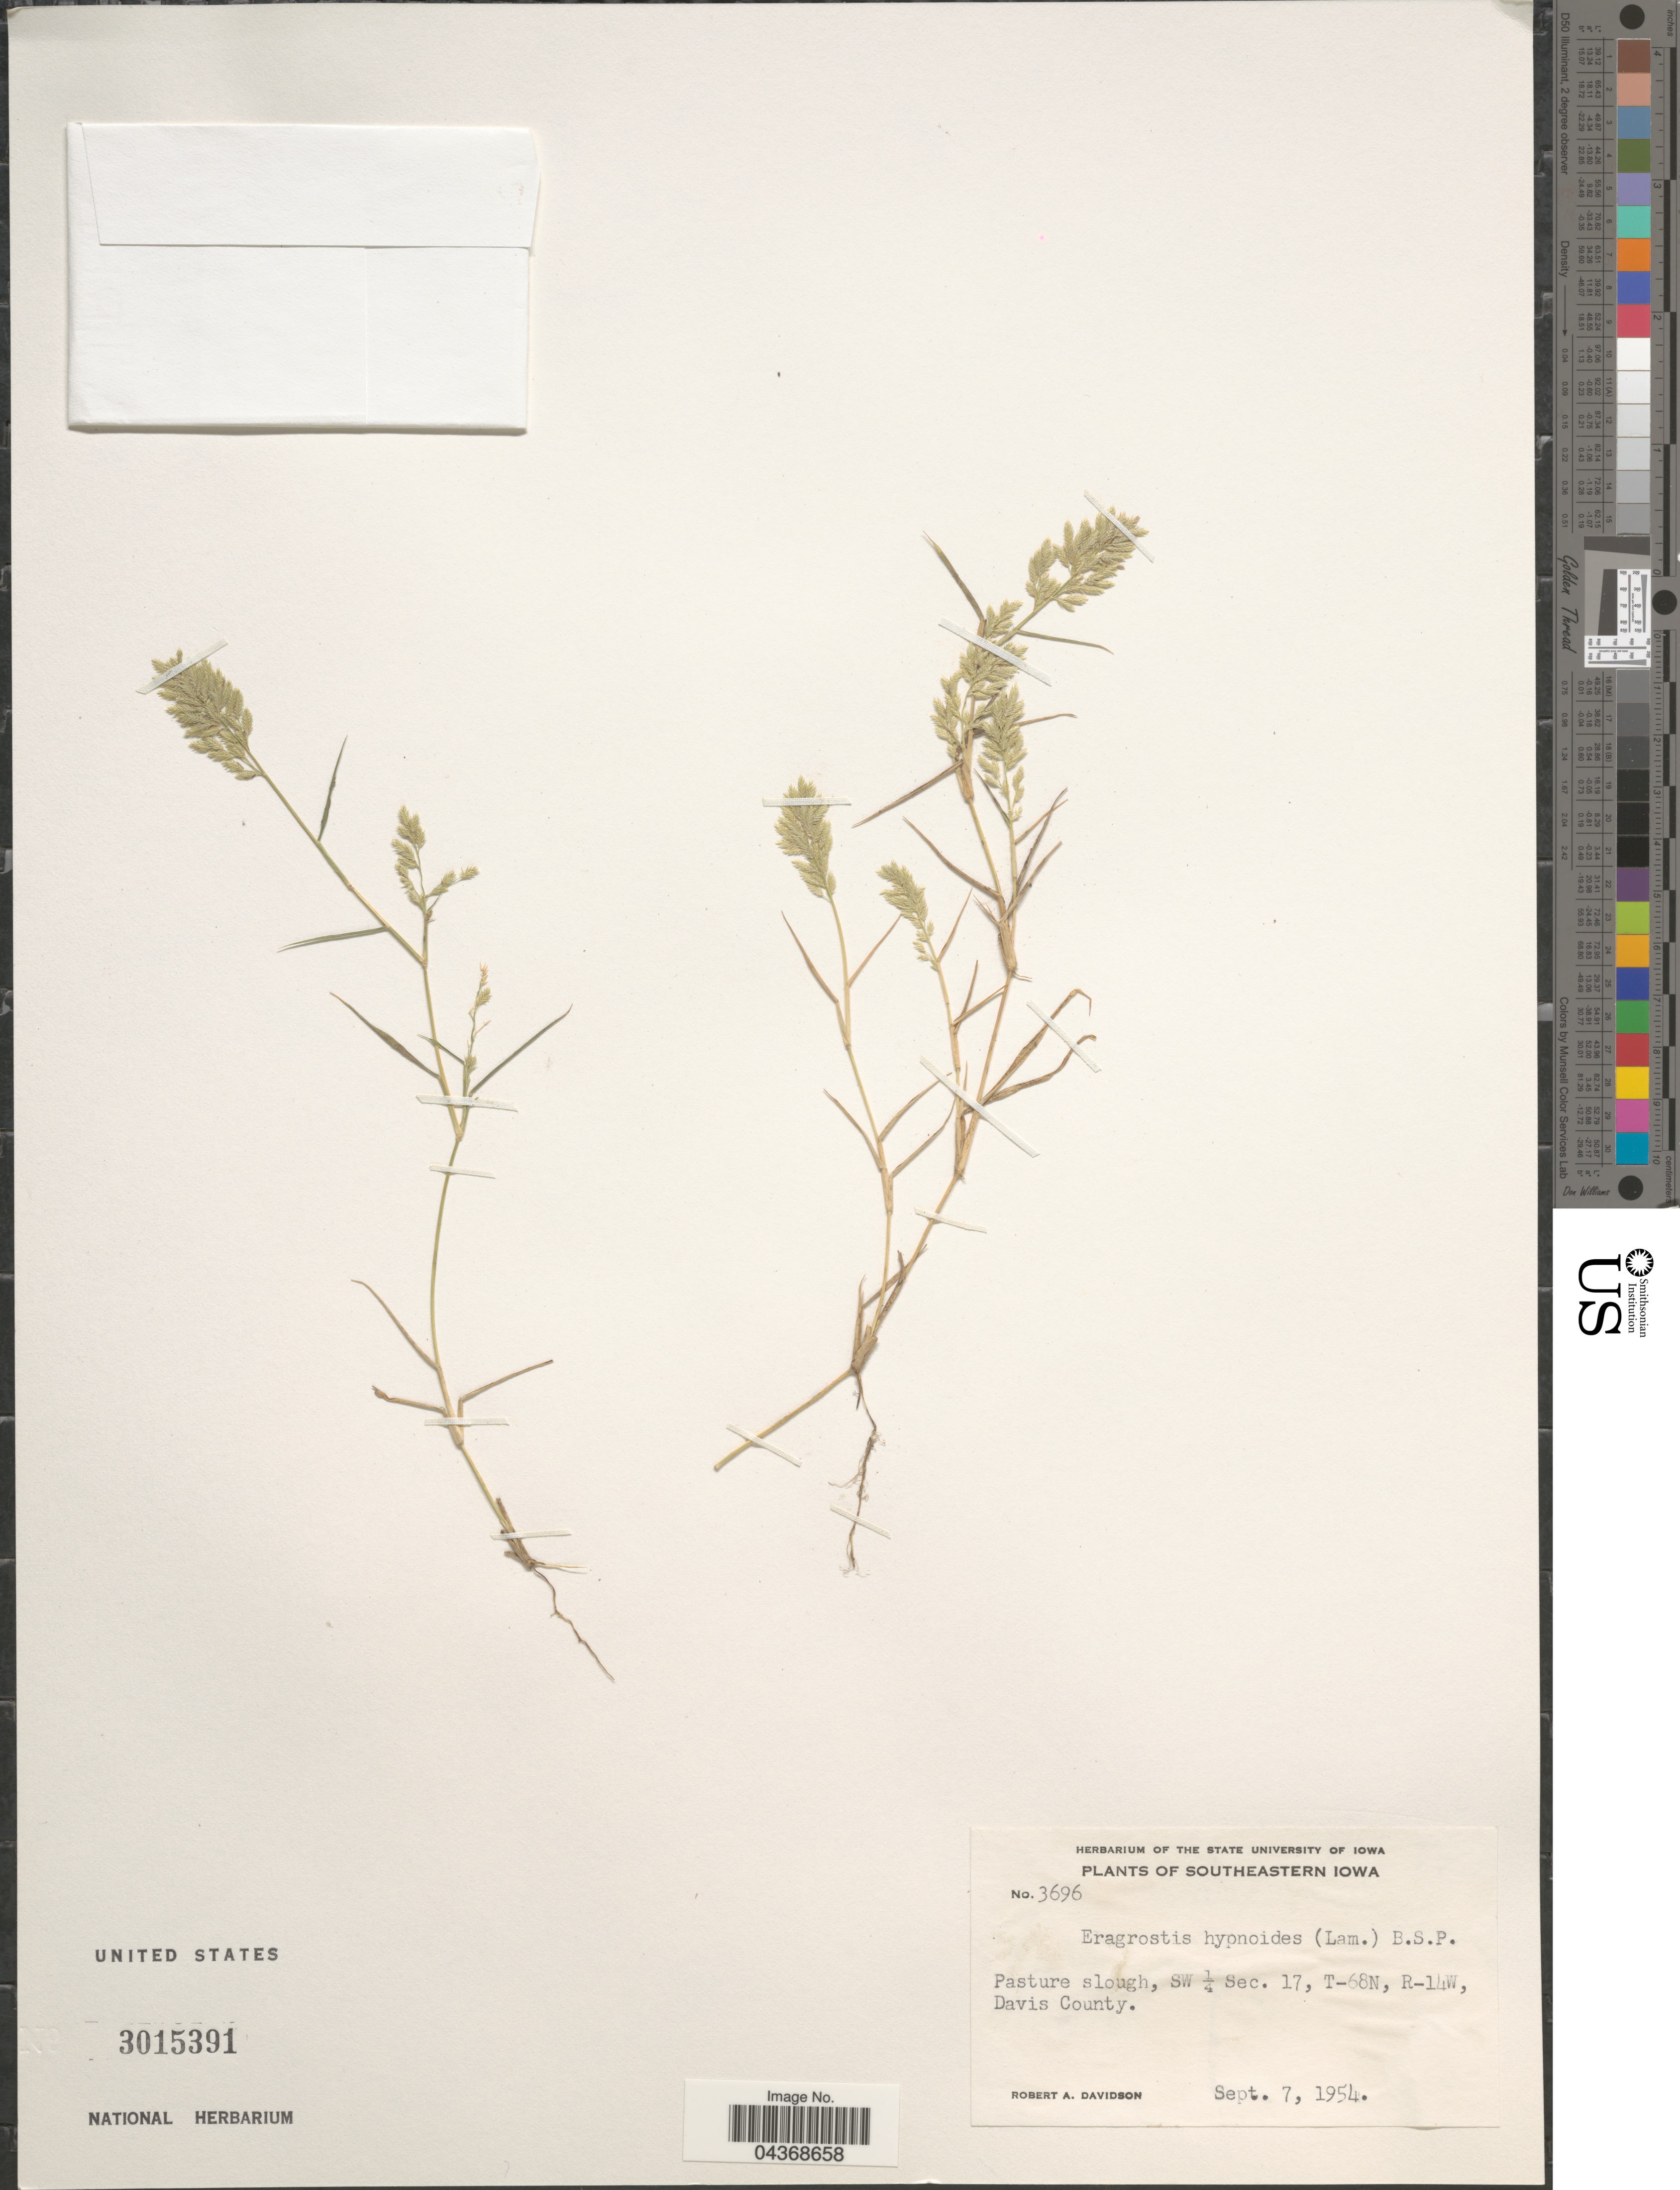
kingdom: Plantae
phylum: Tracheophyta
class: Liliopsida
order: Poales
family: Poaceae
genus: Eragrostis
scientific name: Eragrostis hypnoides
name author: (Lam.) Britton, Stearns & Poggenb.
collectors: R. A. Davidson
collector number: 3696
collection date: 1954-09-07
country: United States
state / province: Iowa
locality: Southeastern Iowa. Pasture slough, SW ¼ Sec. 17, T-68N, R-14W, Davis County.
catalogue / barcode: US 3015391